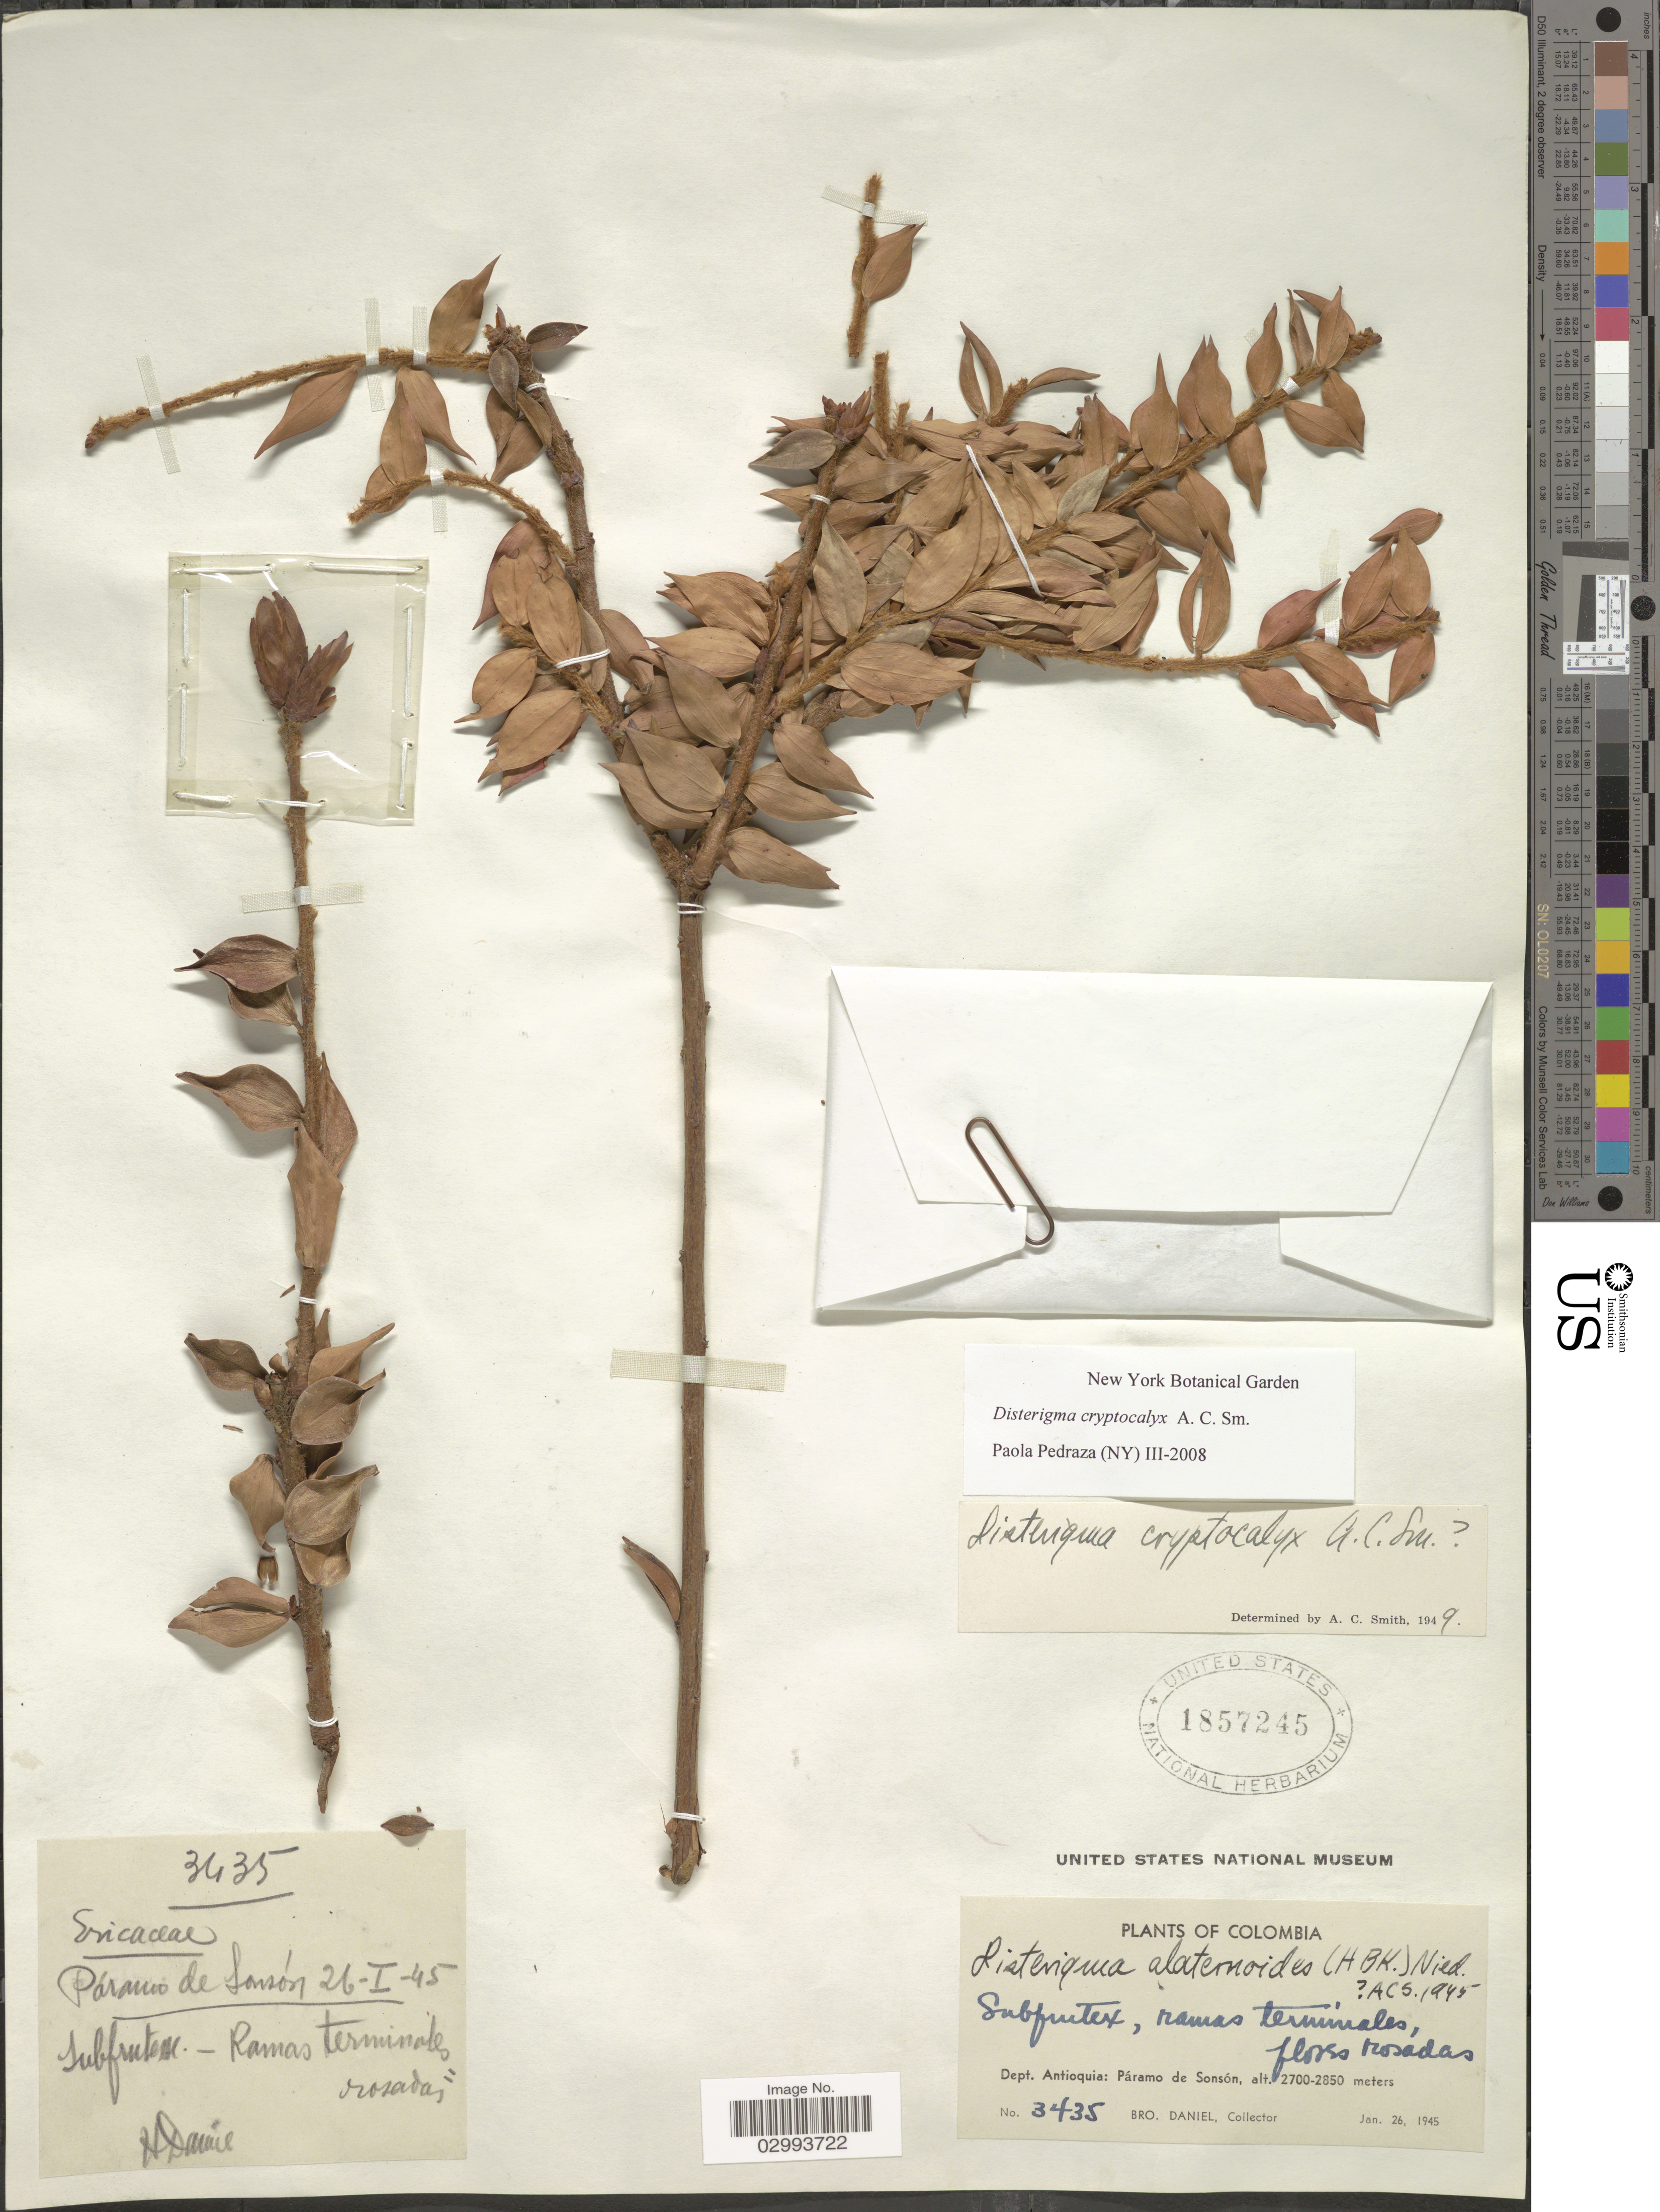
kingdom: Plantae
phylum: Tracheophyta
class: Magnoliopsida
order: Ericales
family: Ericaceae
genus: Disterigma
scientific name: Disterigma cryptocalyx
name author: A.C. Sm.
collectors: Bro. Daniel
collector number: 3435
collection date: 1945-01-26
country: Colombia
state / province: Antioquia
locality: Dept. Antioquia: Páramo de Sonsón.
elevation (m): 2700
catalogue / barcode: US 1857245